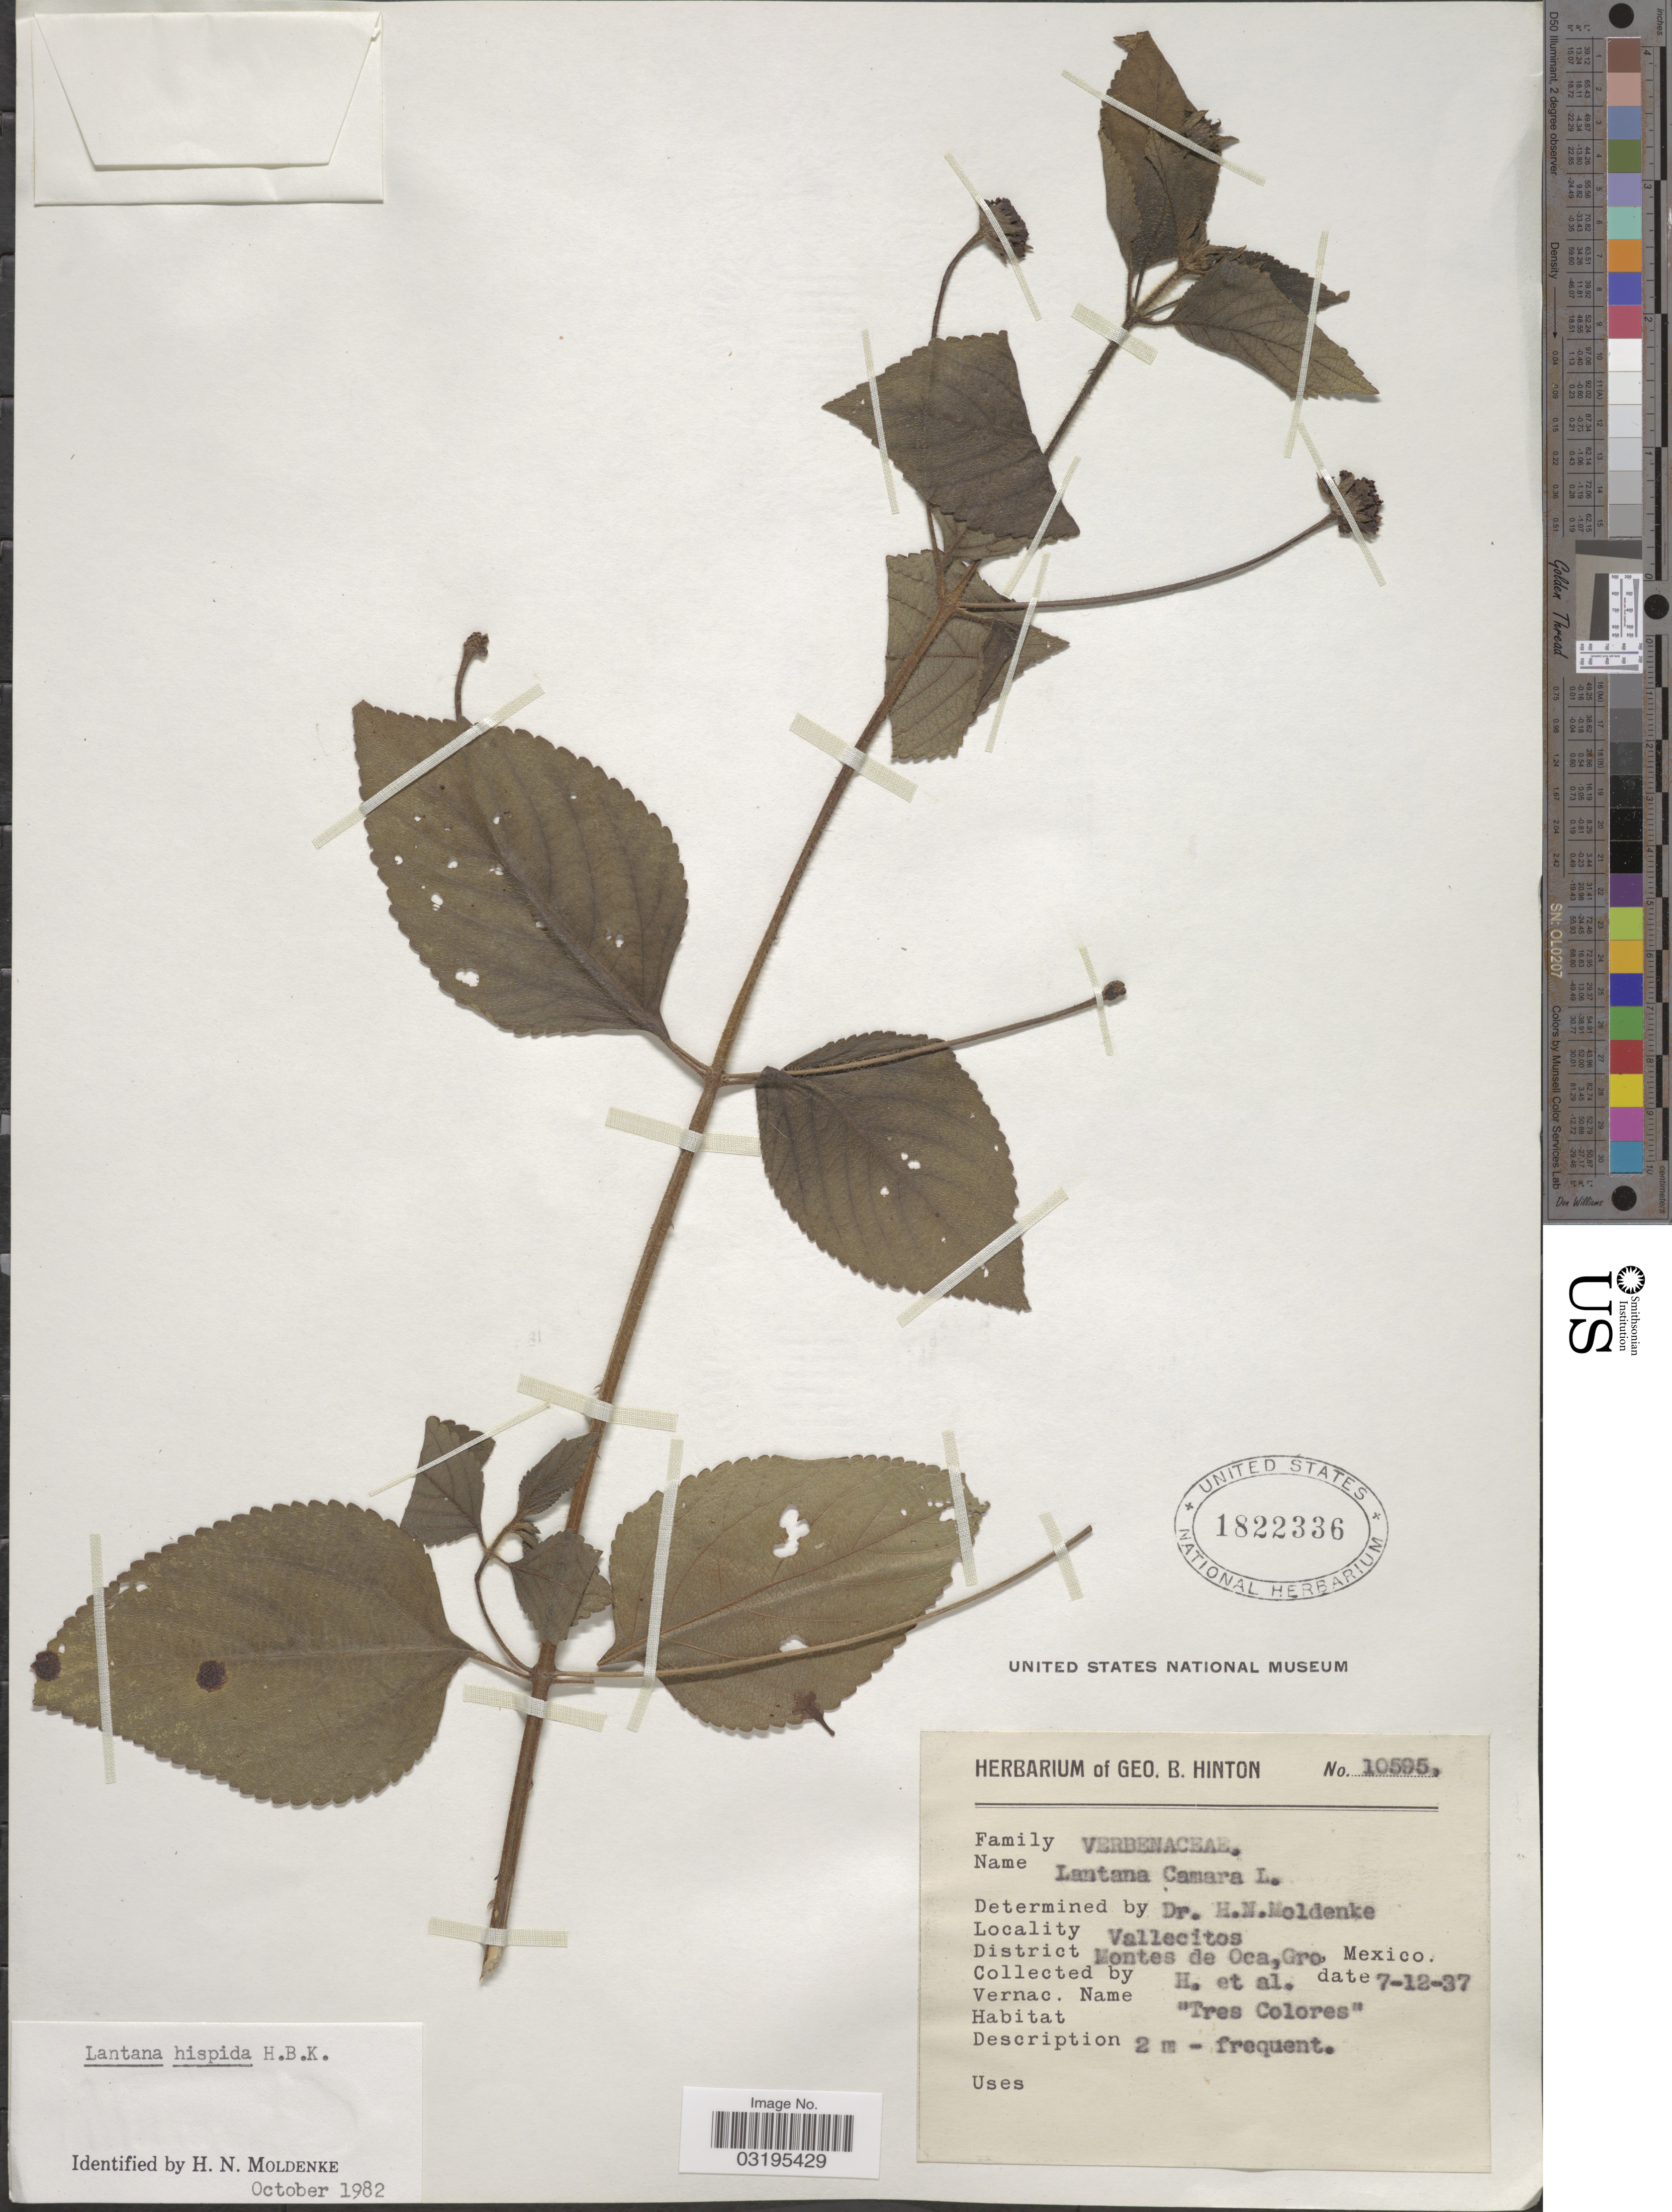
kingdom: Plantae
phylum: Tracheophyta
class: Magnoliopsida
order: Lamiales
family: Verbenaceae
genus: Lantana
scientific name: Lantana hispida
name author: Kunth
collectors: G. B. Hinton & et al.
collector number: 10595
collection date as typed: Transcribed d/m/y: 7/12/37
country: Mexico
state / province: Guerrero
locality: Vallecitos. District Montes de Oca.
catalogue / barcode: US 1822336